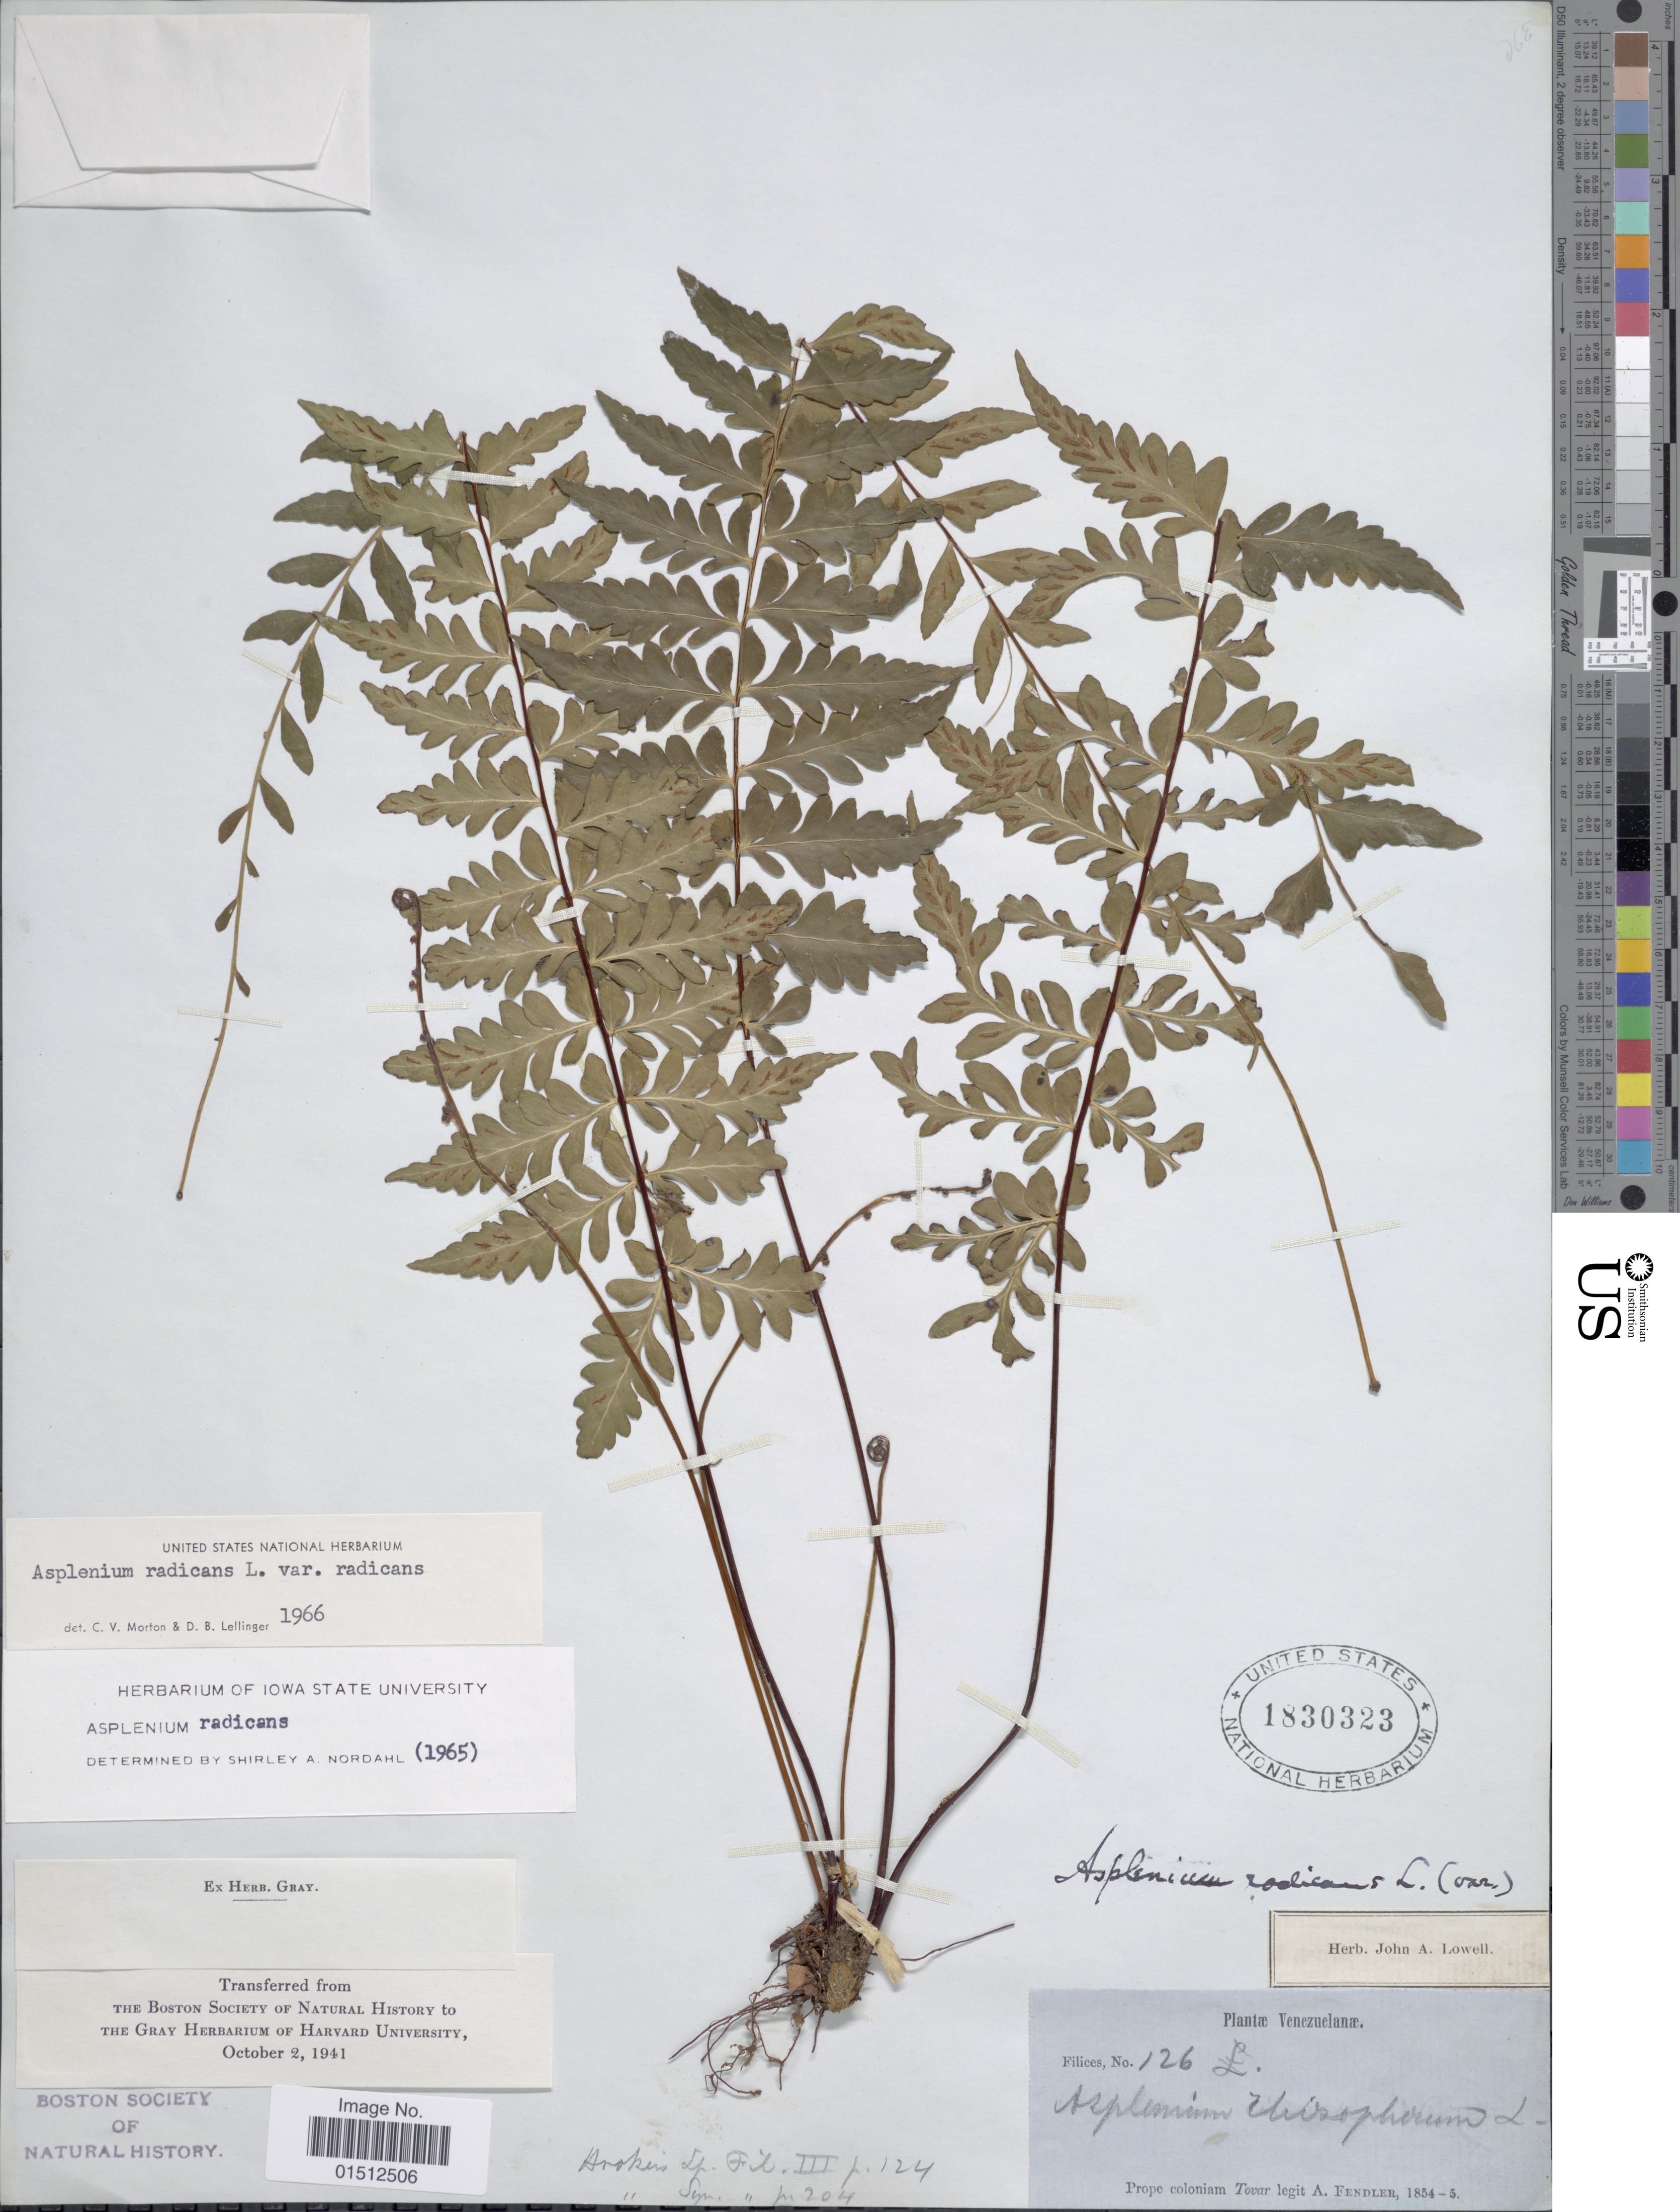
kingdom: Plantae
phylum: Tracheophyta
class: Polypodiopsida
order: Polypodiales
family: Aspleniaceae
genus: Asplenium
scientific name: Asplenium radicans var. radicans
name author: L.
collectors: A. Fendler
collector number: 126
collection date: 1854/1855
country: Venezuela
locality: Venezuelanae, Prope coloniam Tovar.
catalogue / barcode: US 1830323